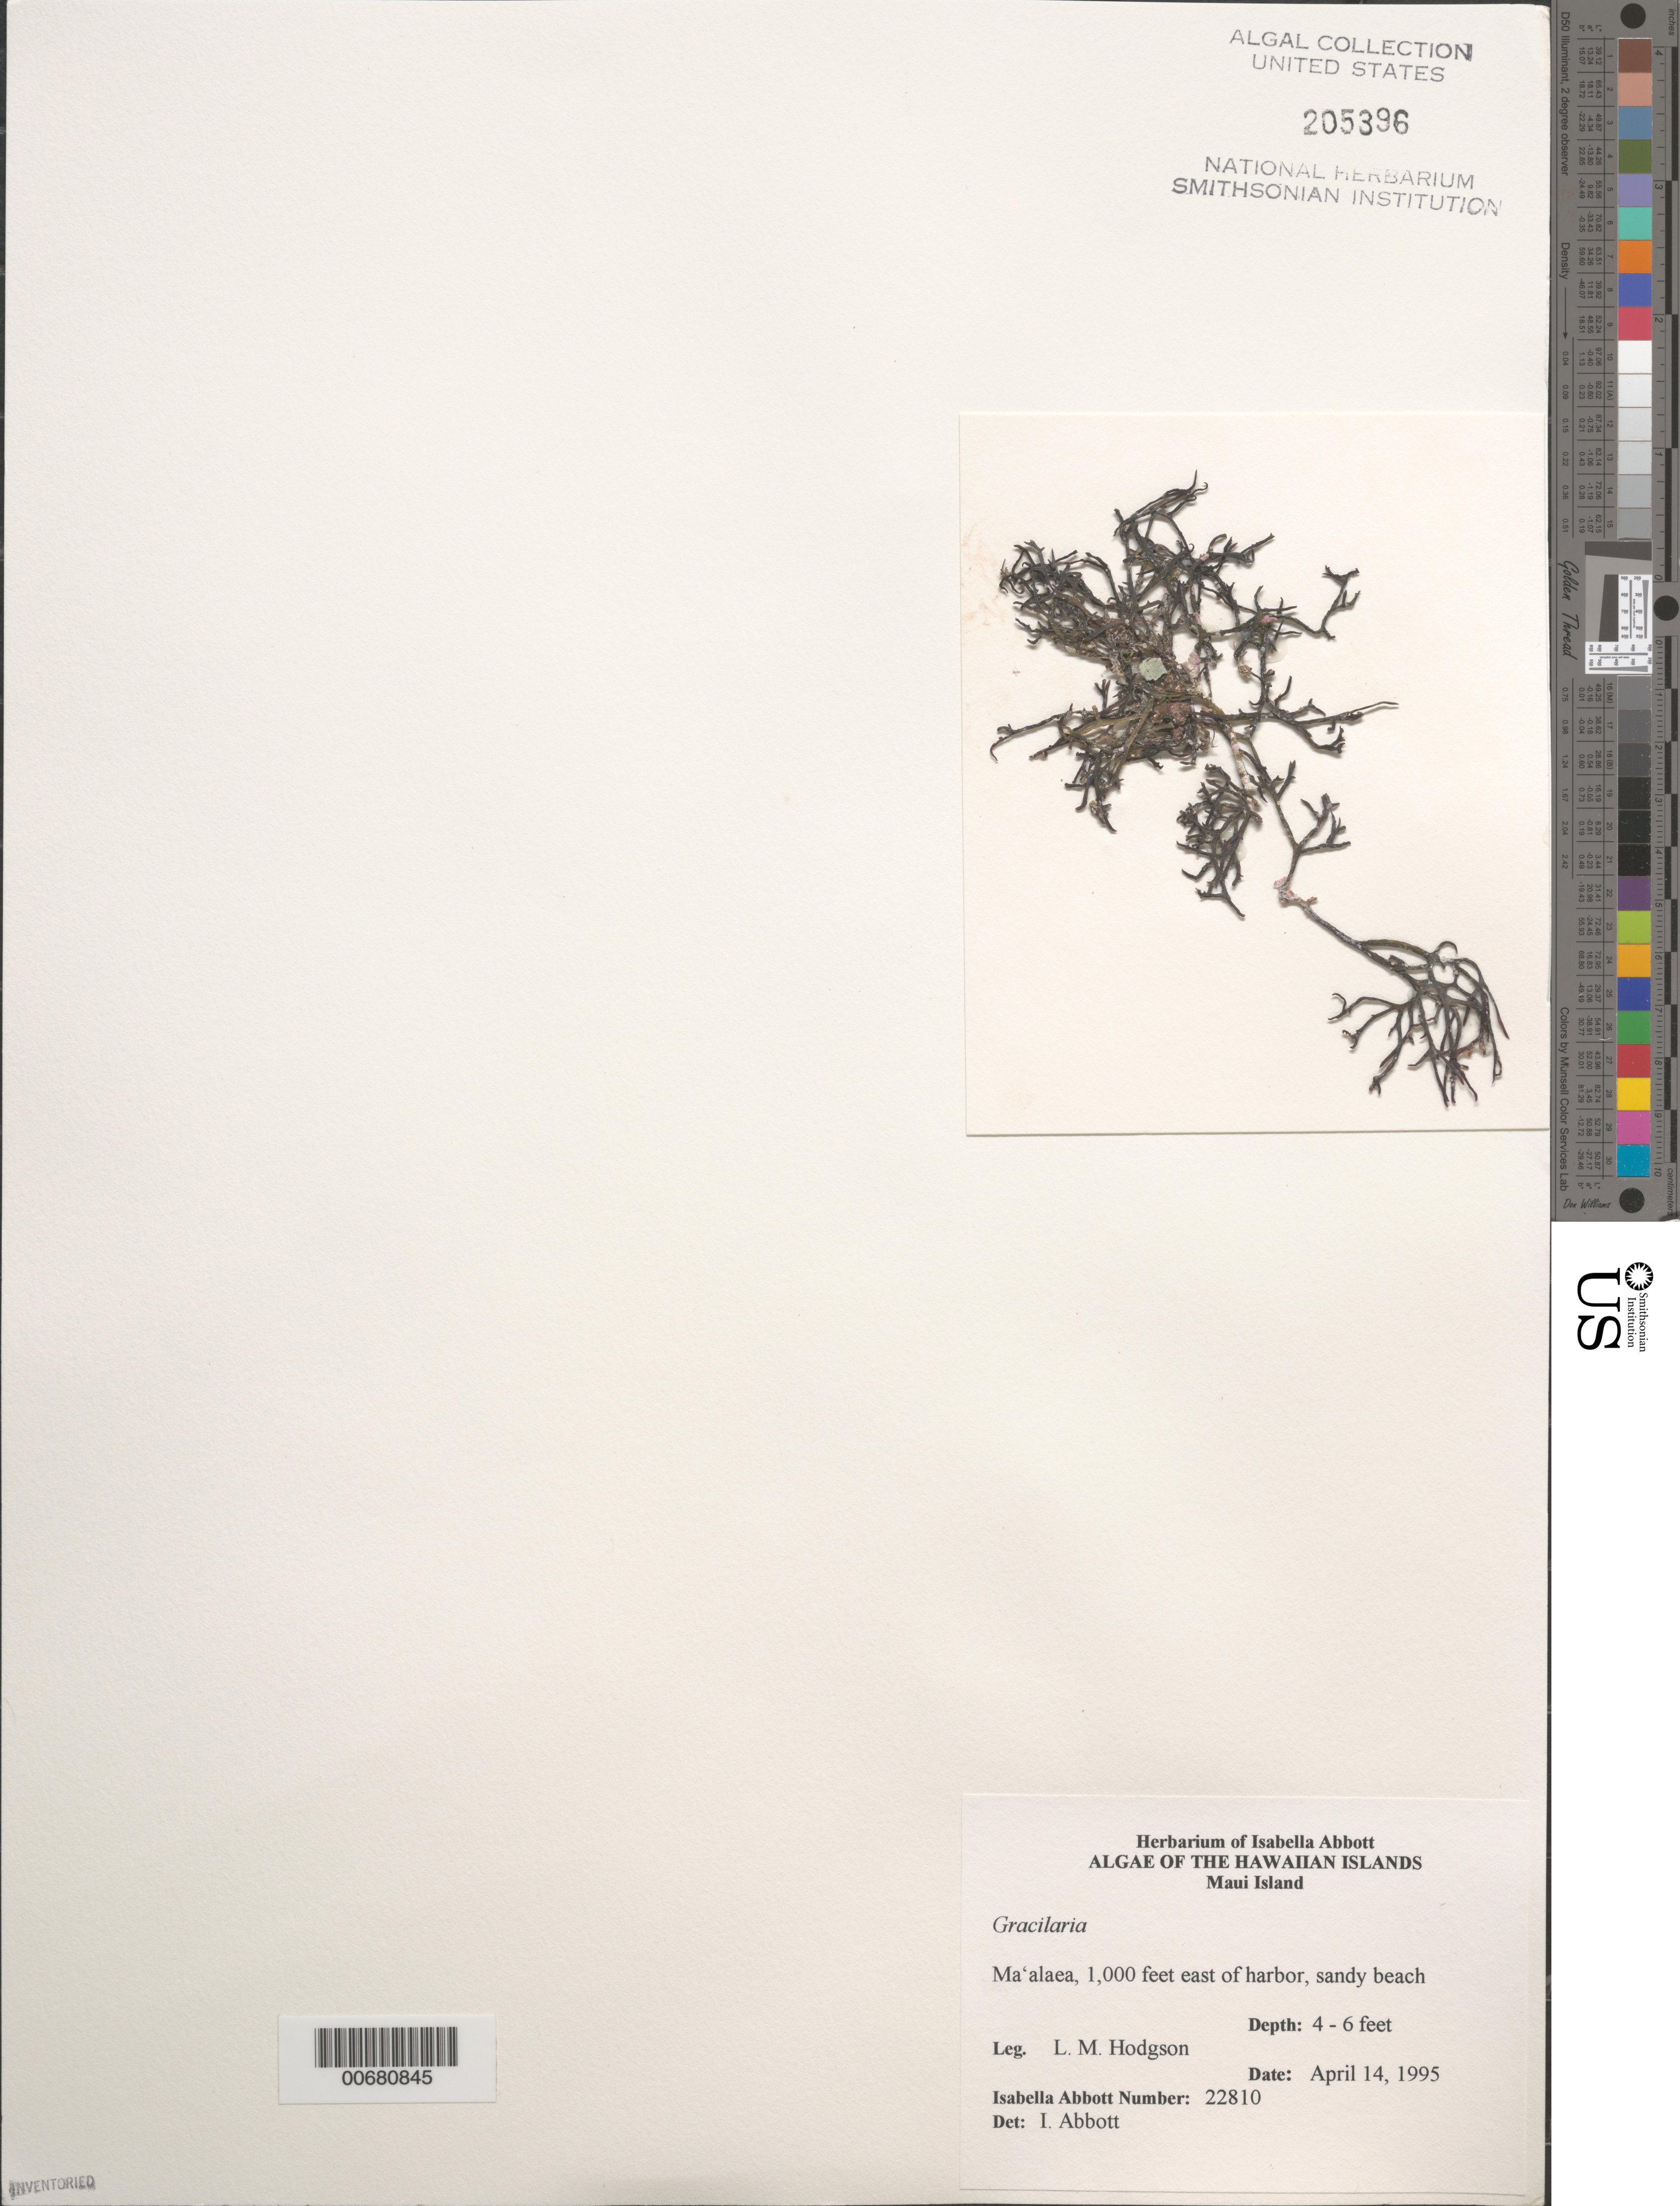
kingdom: Plantae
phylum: Rhodophyta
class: Florideophyceae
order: Gracilariales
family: Gracilariaceae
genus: Gracilaria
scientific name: Gracilaria sp.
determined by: Abbott, Isabella A.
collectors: L. M. Hodgson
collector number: IAA 22810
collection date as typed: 14 Apr 1995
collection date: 1995-04-14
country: United States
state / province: Hawaii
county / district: Maui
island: Maui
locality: Ma'alaea 1000 feet east of harbor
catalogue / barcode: US 205396